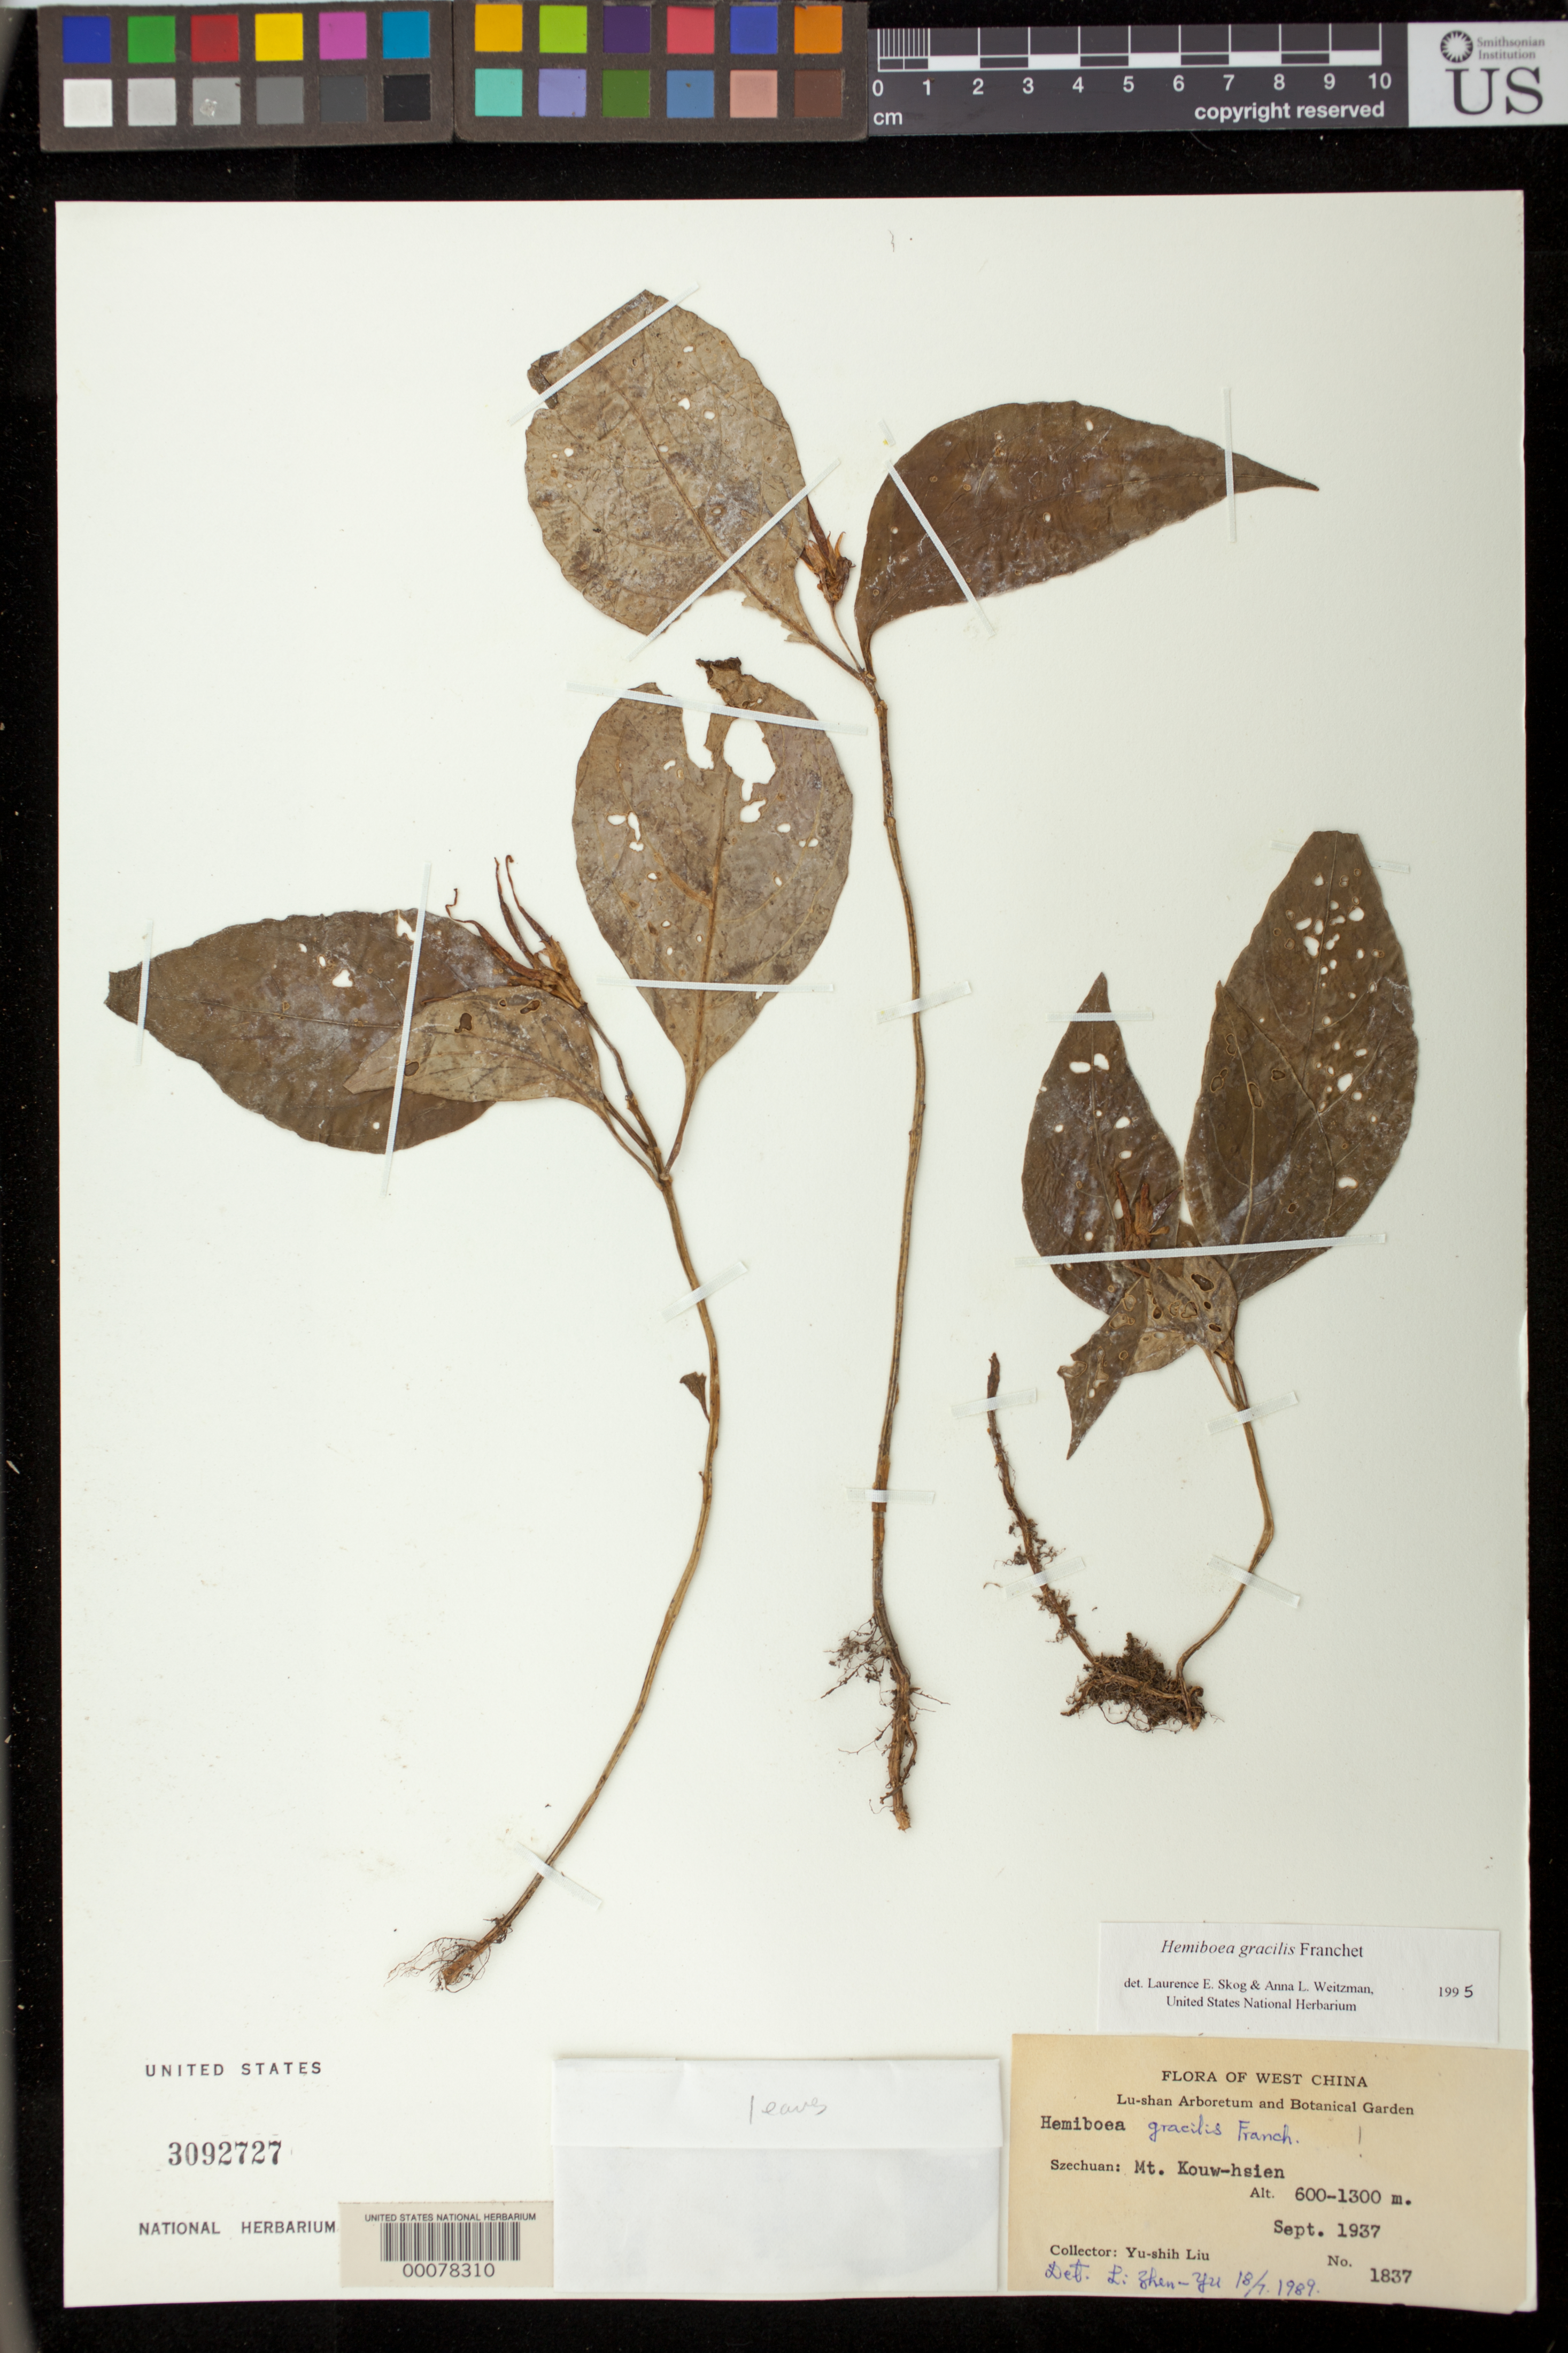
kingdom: Plantae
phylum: Tracheophyta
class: Magnoliopsida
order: Lamiales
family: Gesneriaceae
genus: Hemiboea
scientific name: Hemiboea gracilis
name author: Franch.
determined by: Zhen-yu, L.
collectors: Y. Liu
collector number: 1837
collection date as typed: Sep 1937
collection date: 1937-09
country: China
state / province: Sichuan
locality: Mt kouw-hsien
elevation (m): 600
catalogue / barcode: US 3092727